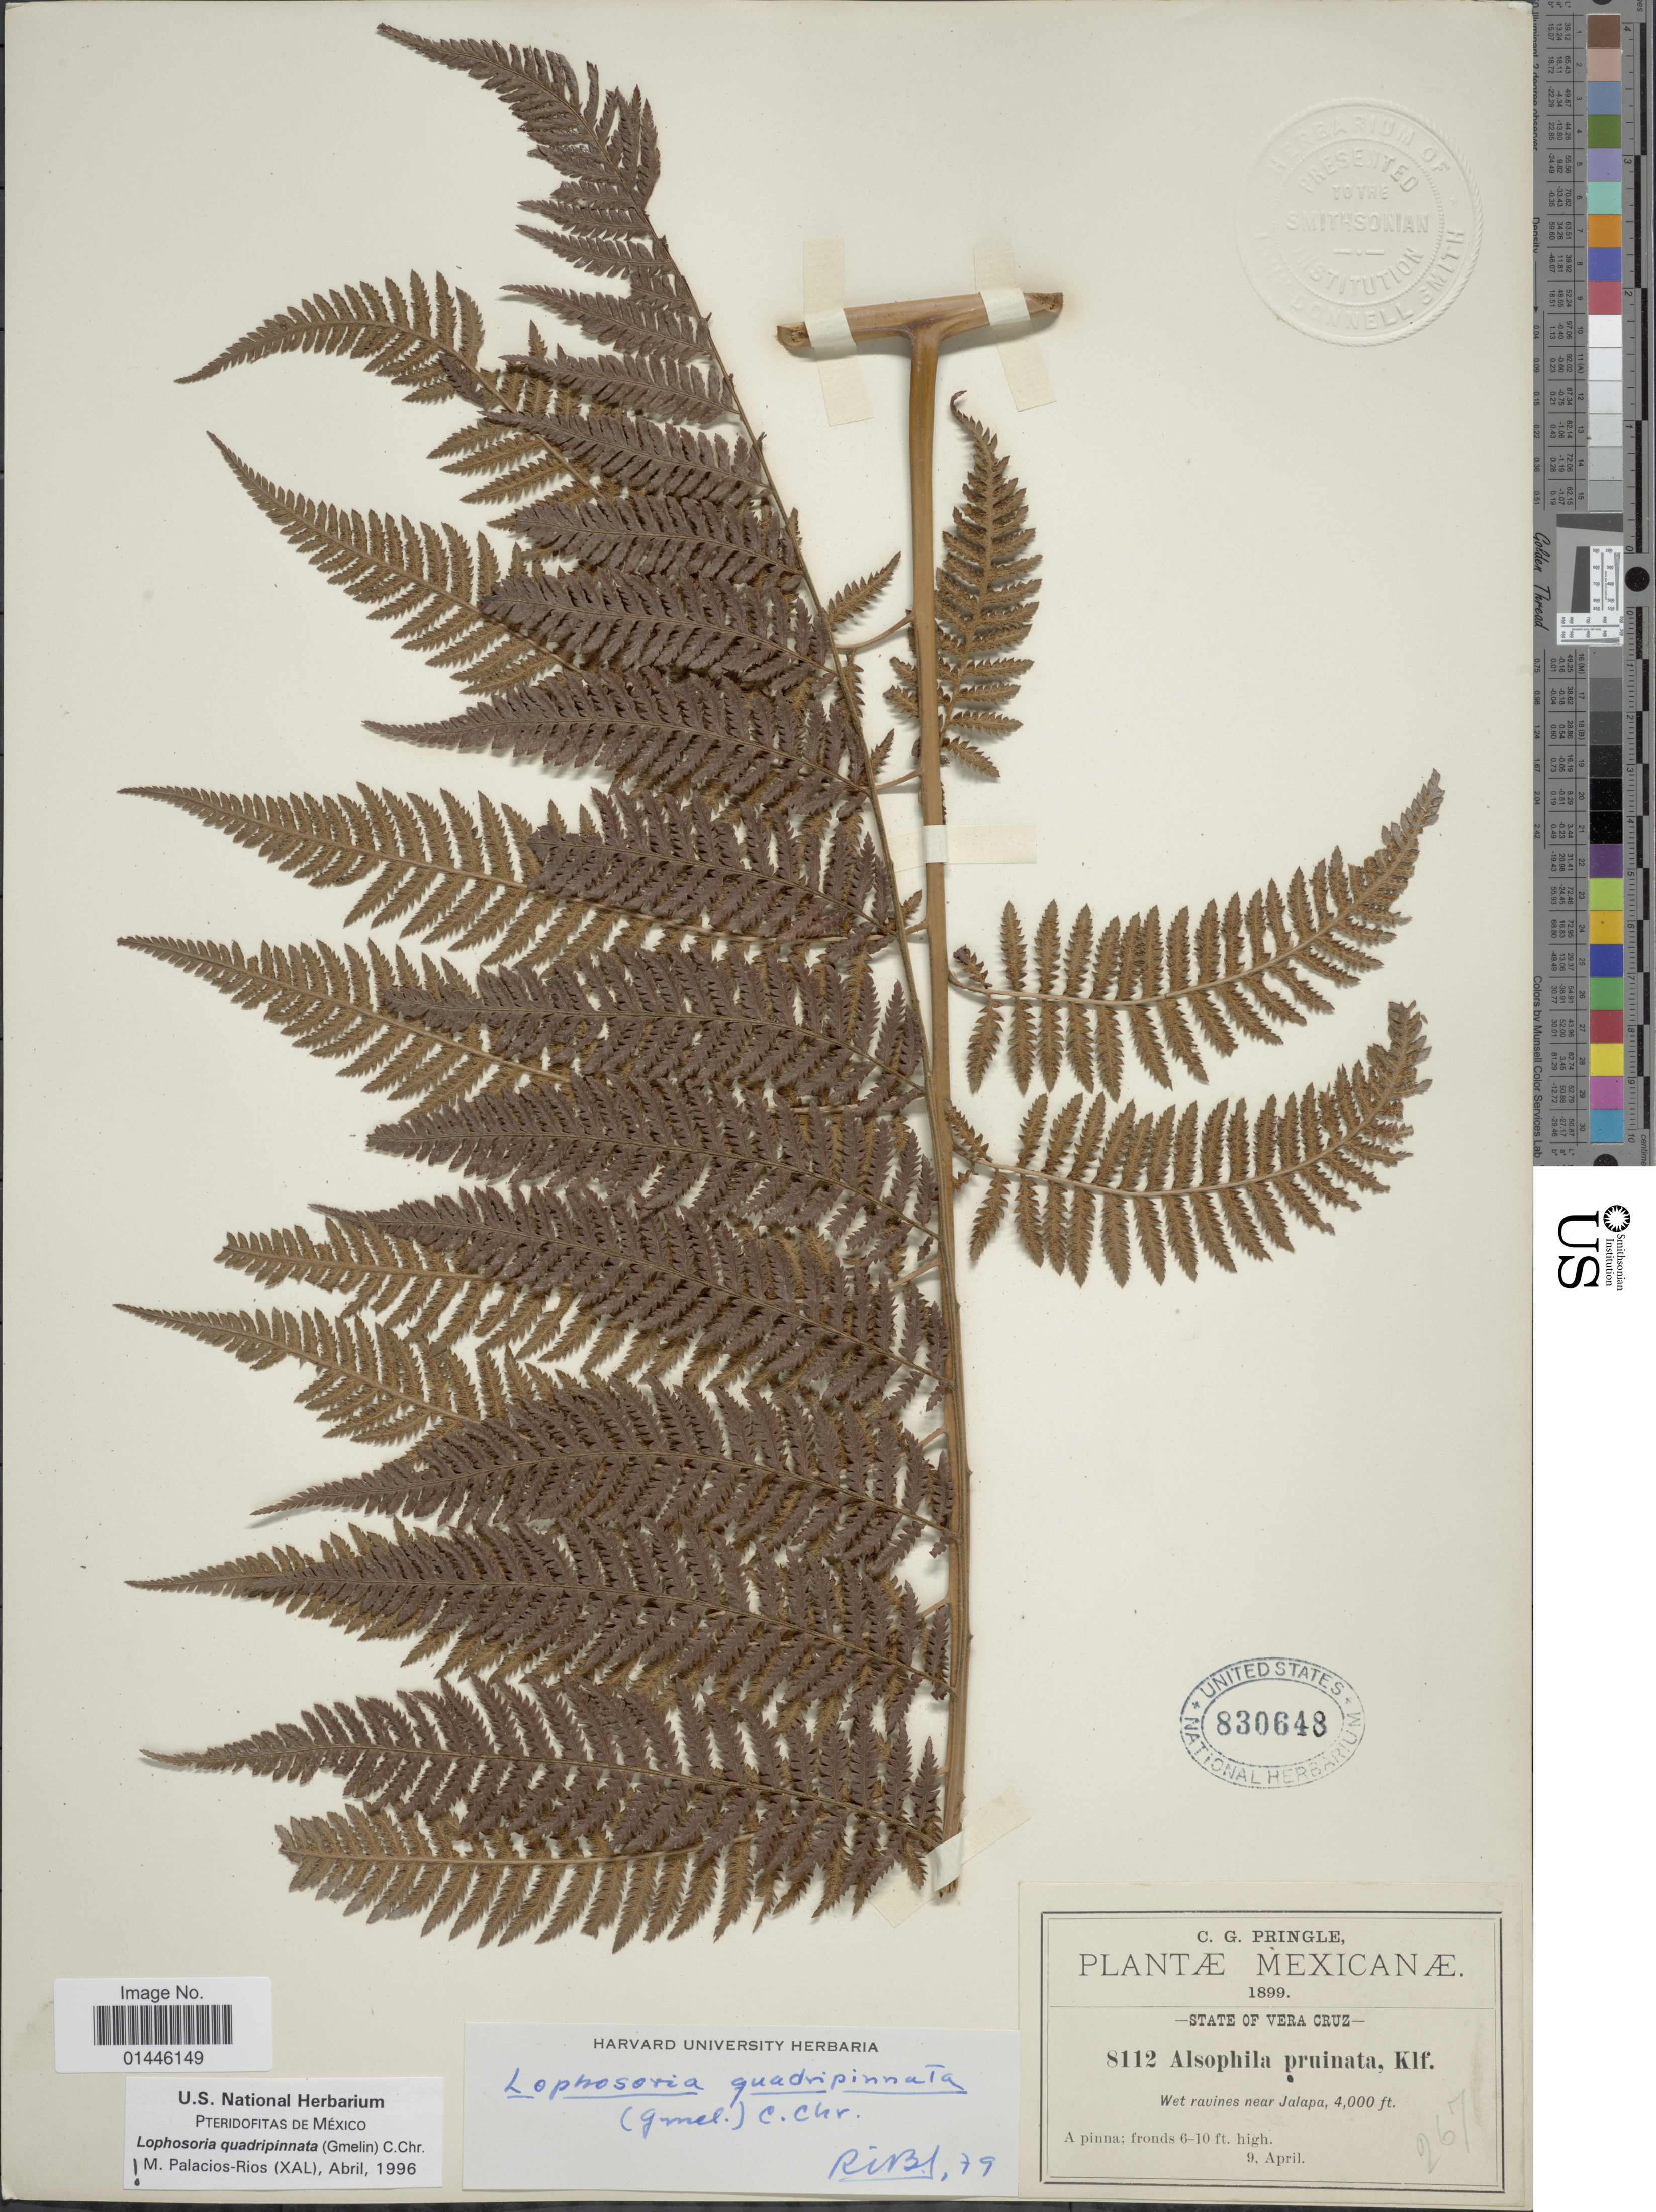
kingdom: Plantae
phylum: Tracheophyta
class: Polypodiopsida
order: Cyatheales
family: Dicksoniaceae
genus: Lophosoria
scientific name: Lophosoria quadripinnata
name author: (J.F. Gmel.) C. Chr.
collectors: C. G. Pringle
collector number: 8112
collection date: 1899-04-09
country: Mexico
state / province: Veracruz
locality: State of Vera Cruz. near Jalapa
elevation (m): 1219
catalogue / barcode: US 830648